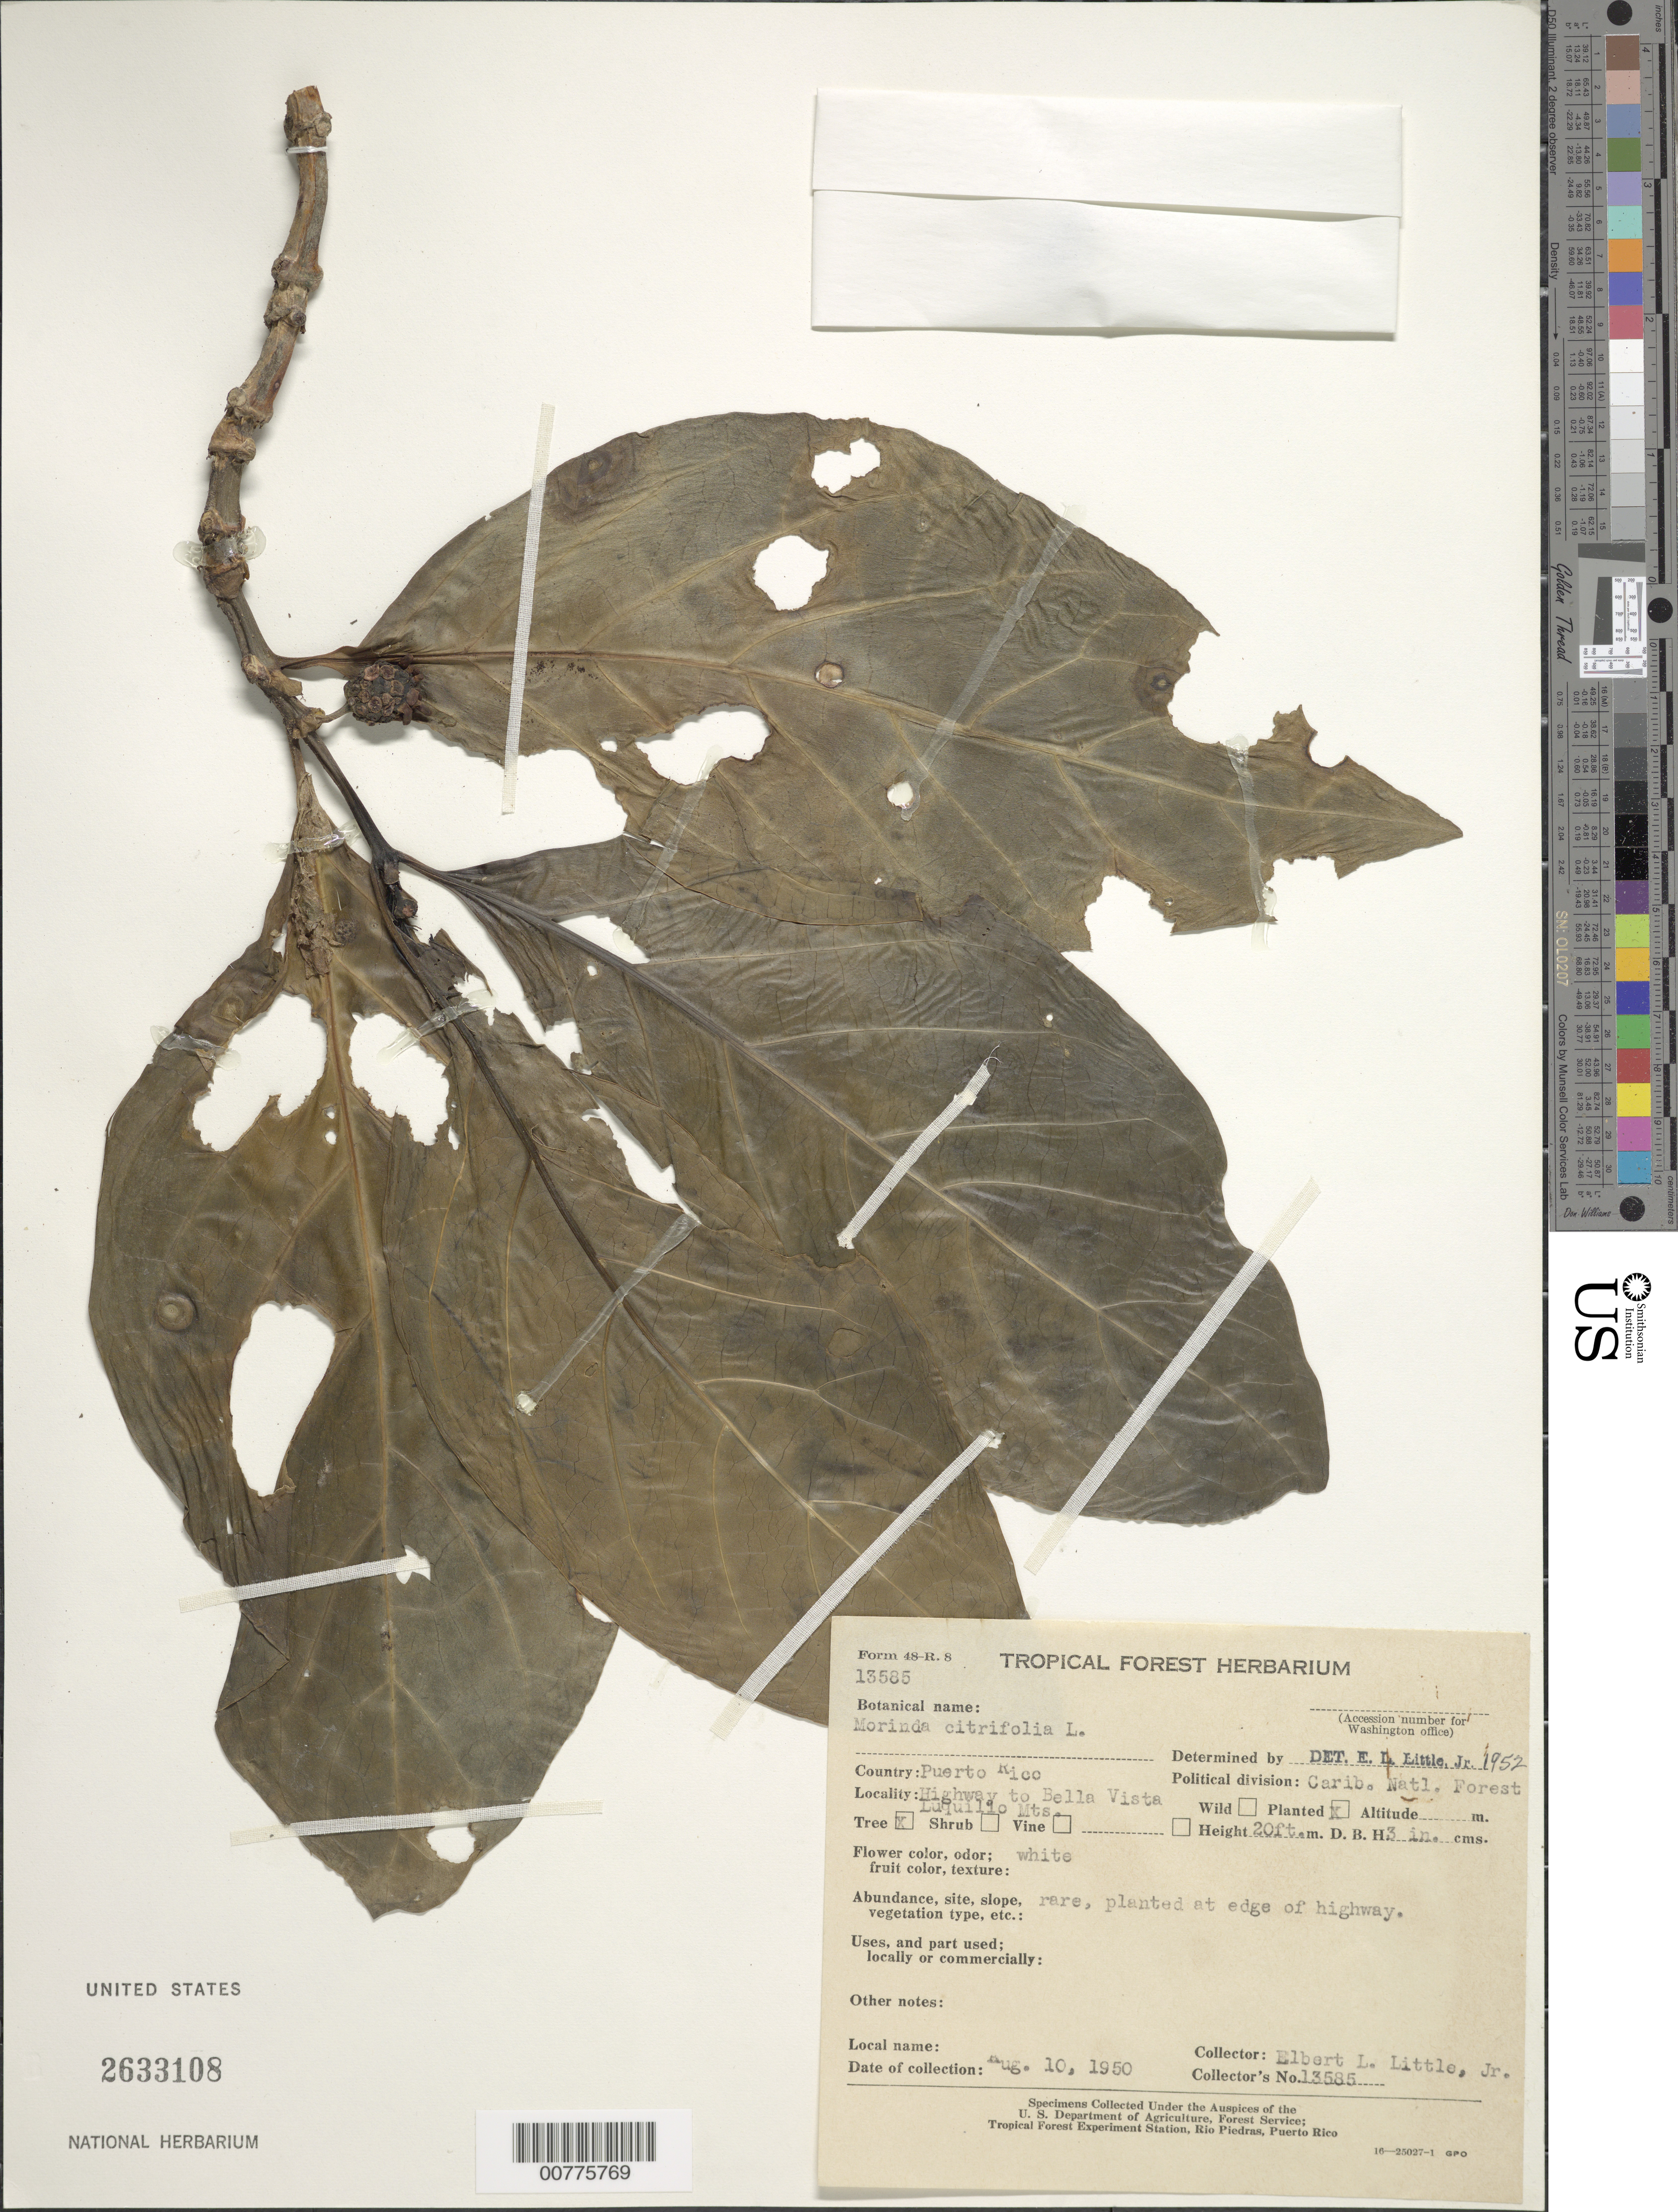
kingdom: Plantae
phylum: Tracheophyta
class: Magnoliopsida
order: Gentianales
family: Rubiaceae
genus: Morinda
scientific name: Morinda citrifolia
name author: L.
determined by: Little, Elbert L., Jr., (FSSR), United States Department of Agriculture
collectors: E. L. Little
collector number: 13585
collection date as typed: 10 Aug 1950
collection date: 1950-08-10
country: Puerto Rico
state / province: Luquillo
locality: Caribbean National Forest. Highway to Bella Vista. Luquillo Mts.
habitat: Planted at edge of highway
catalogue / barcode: US 2633108